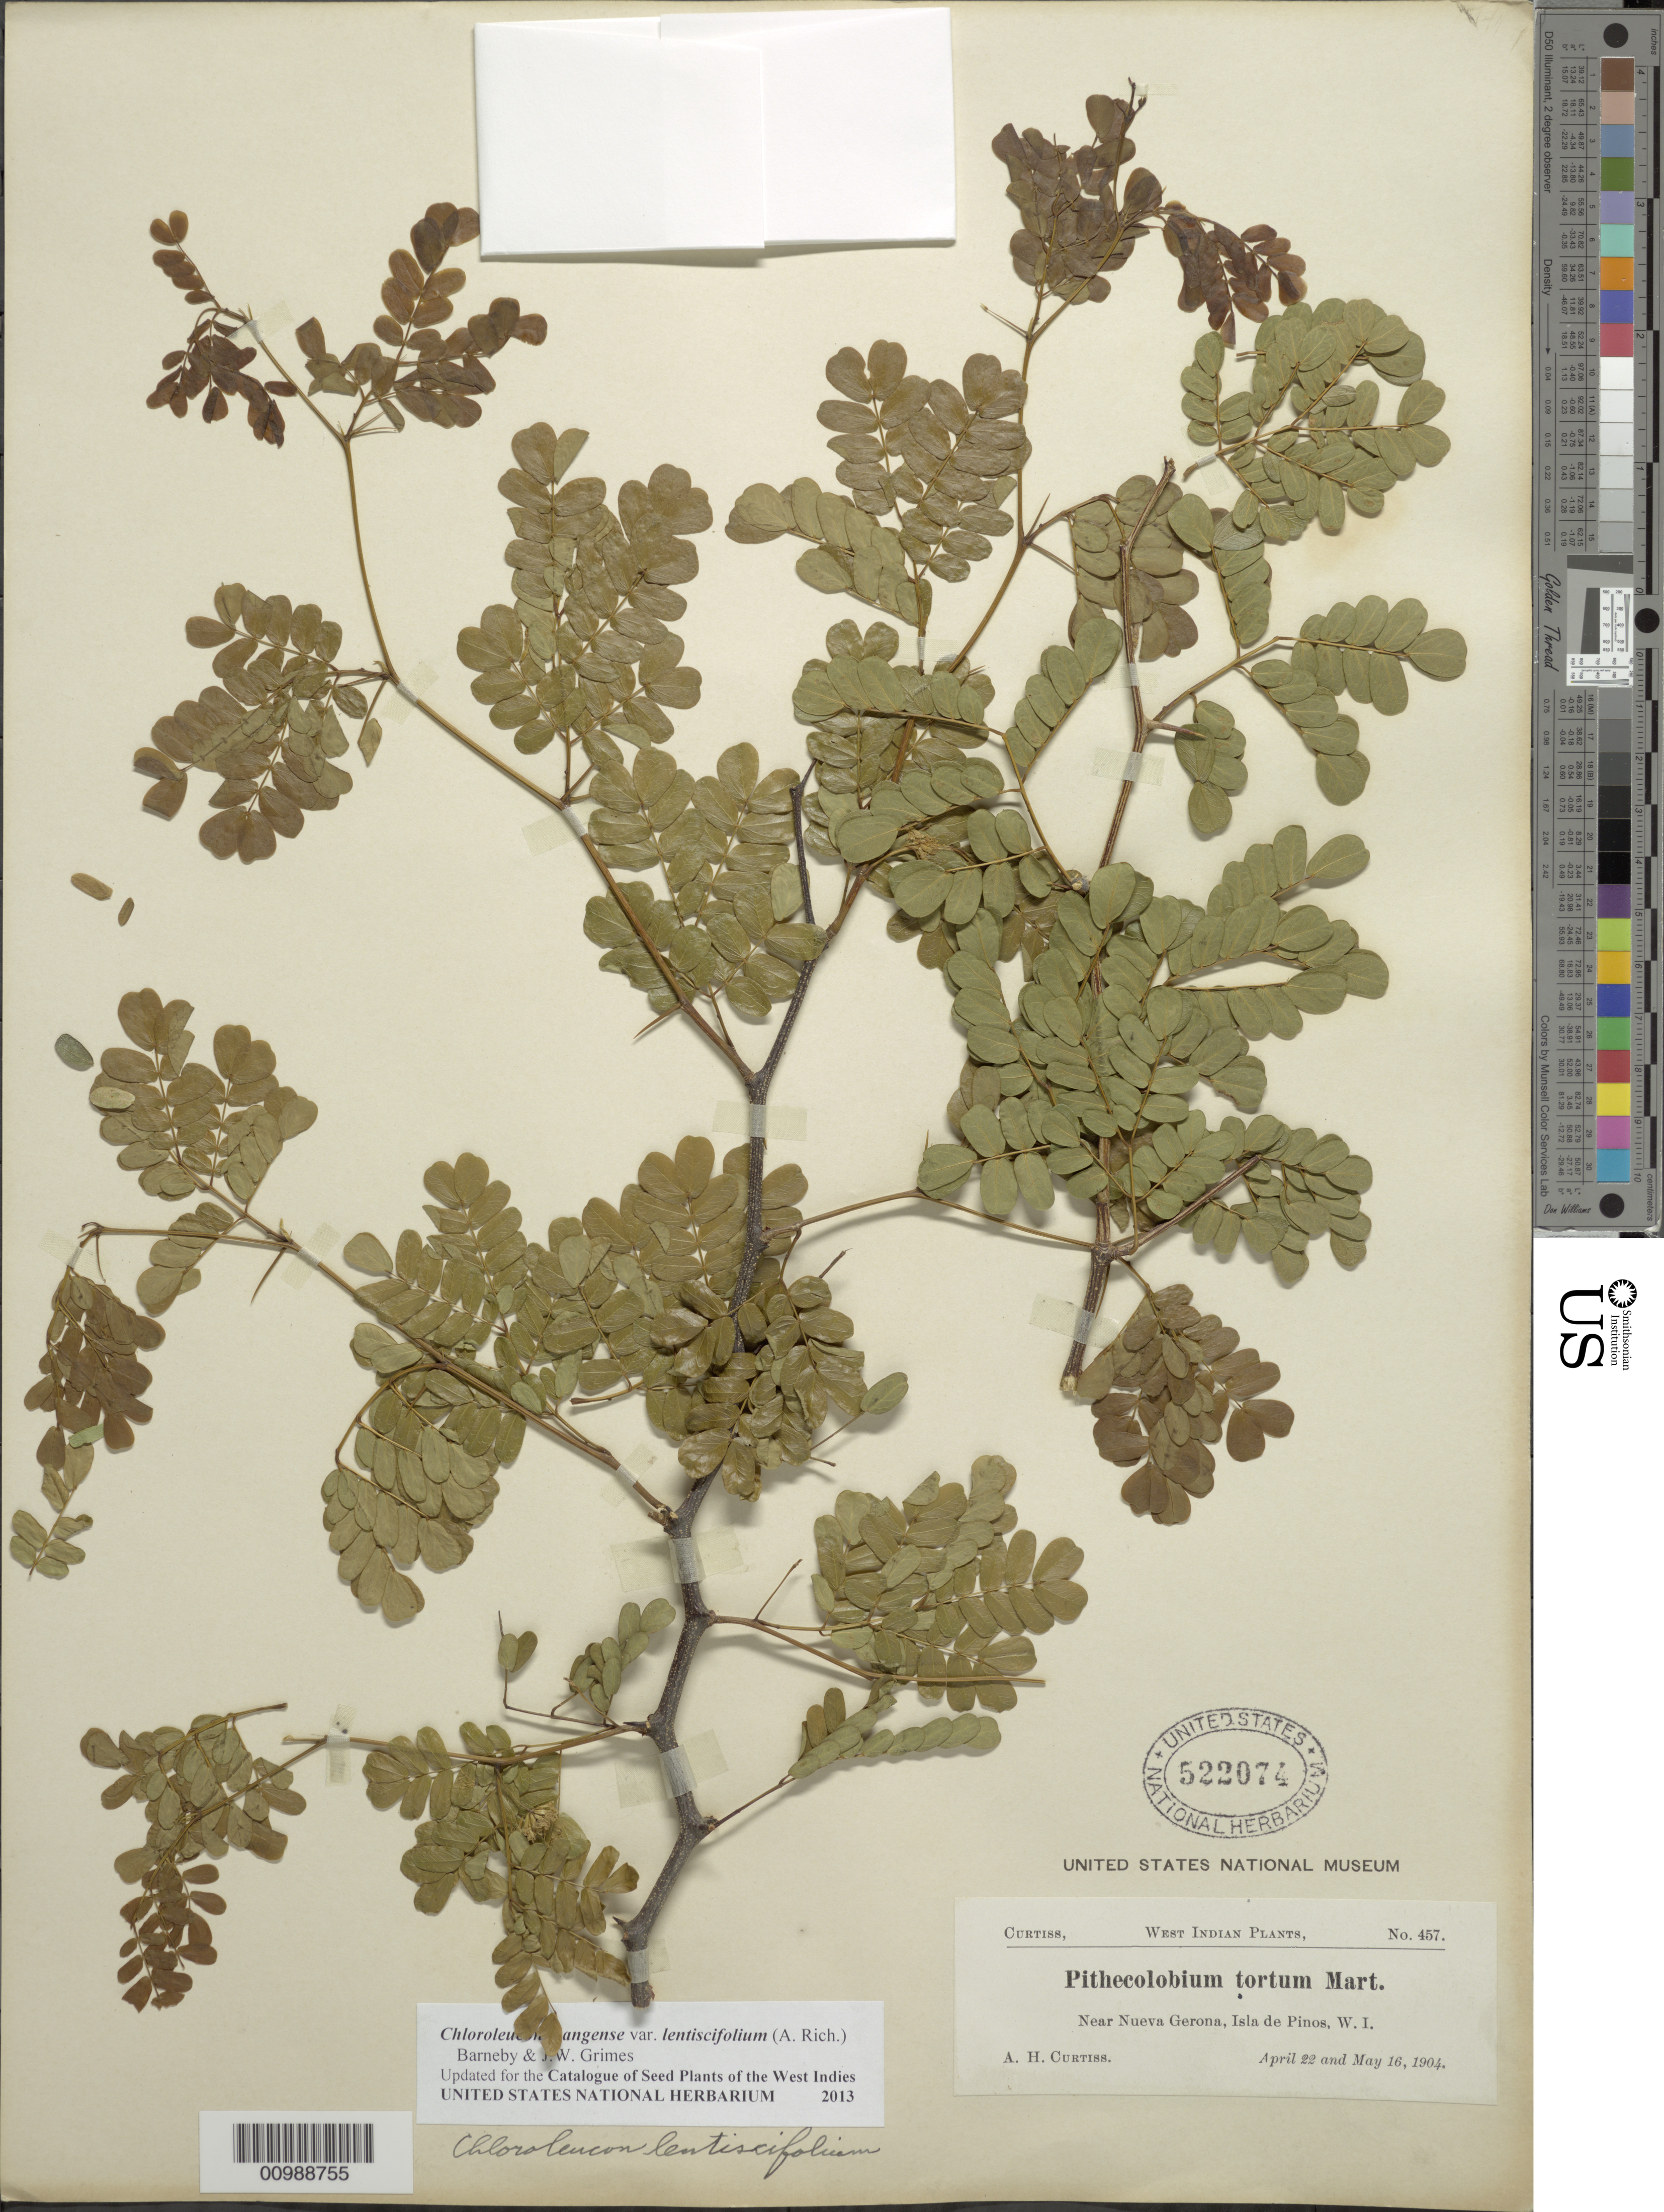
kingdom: Plantae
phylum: Tracheophyta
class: Magnoliopsida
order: Fabales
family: Fabaceae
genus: Chloroleucon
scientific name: Chloroleucon mangense var. lentiscifolium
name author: (A. Rich.) Barneby & J.W. Grimes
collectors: A. H. Curtiss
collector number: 457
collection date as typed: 22 Apr 1904 and16 May 1904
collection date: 1904-04-22,1904-05-16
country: Cuba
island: Isla de la Juventud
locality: Isle of Pines, Near Nueva Gerona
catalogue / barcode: US 522074